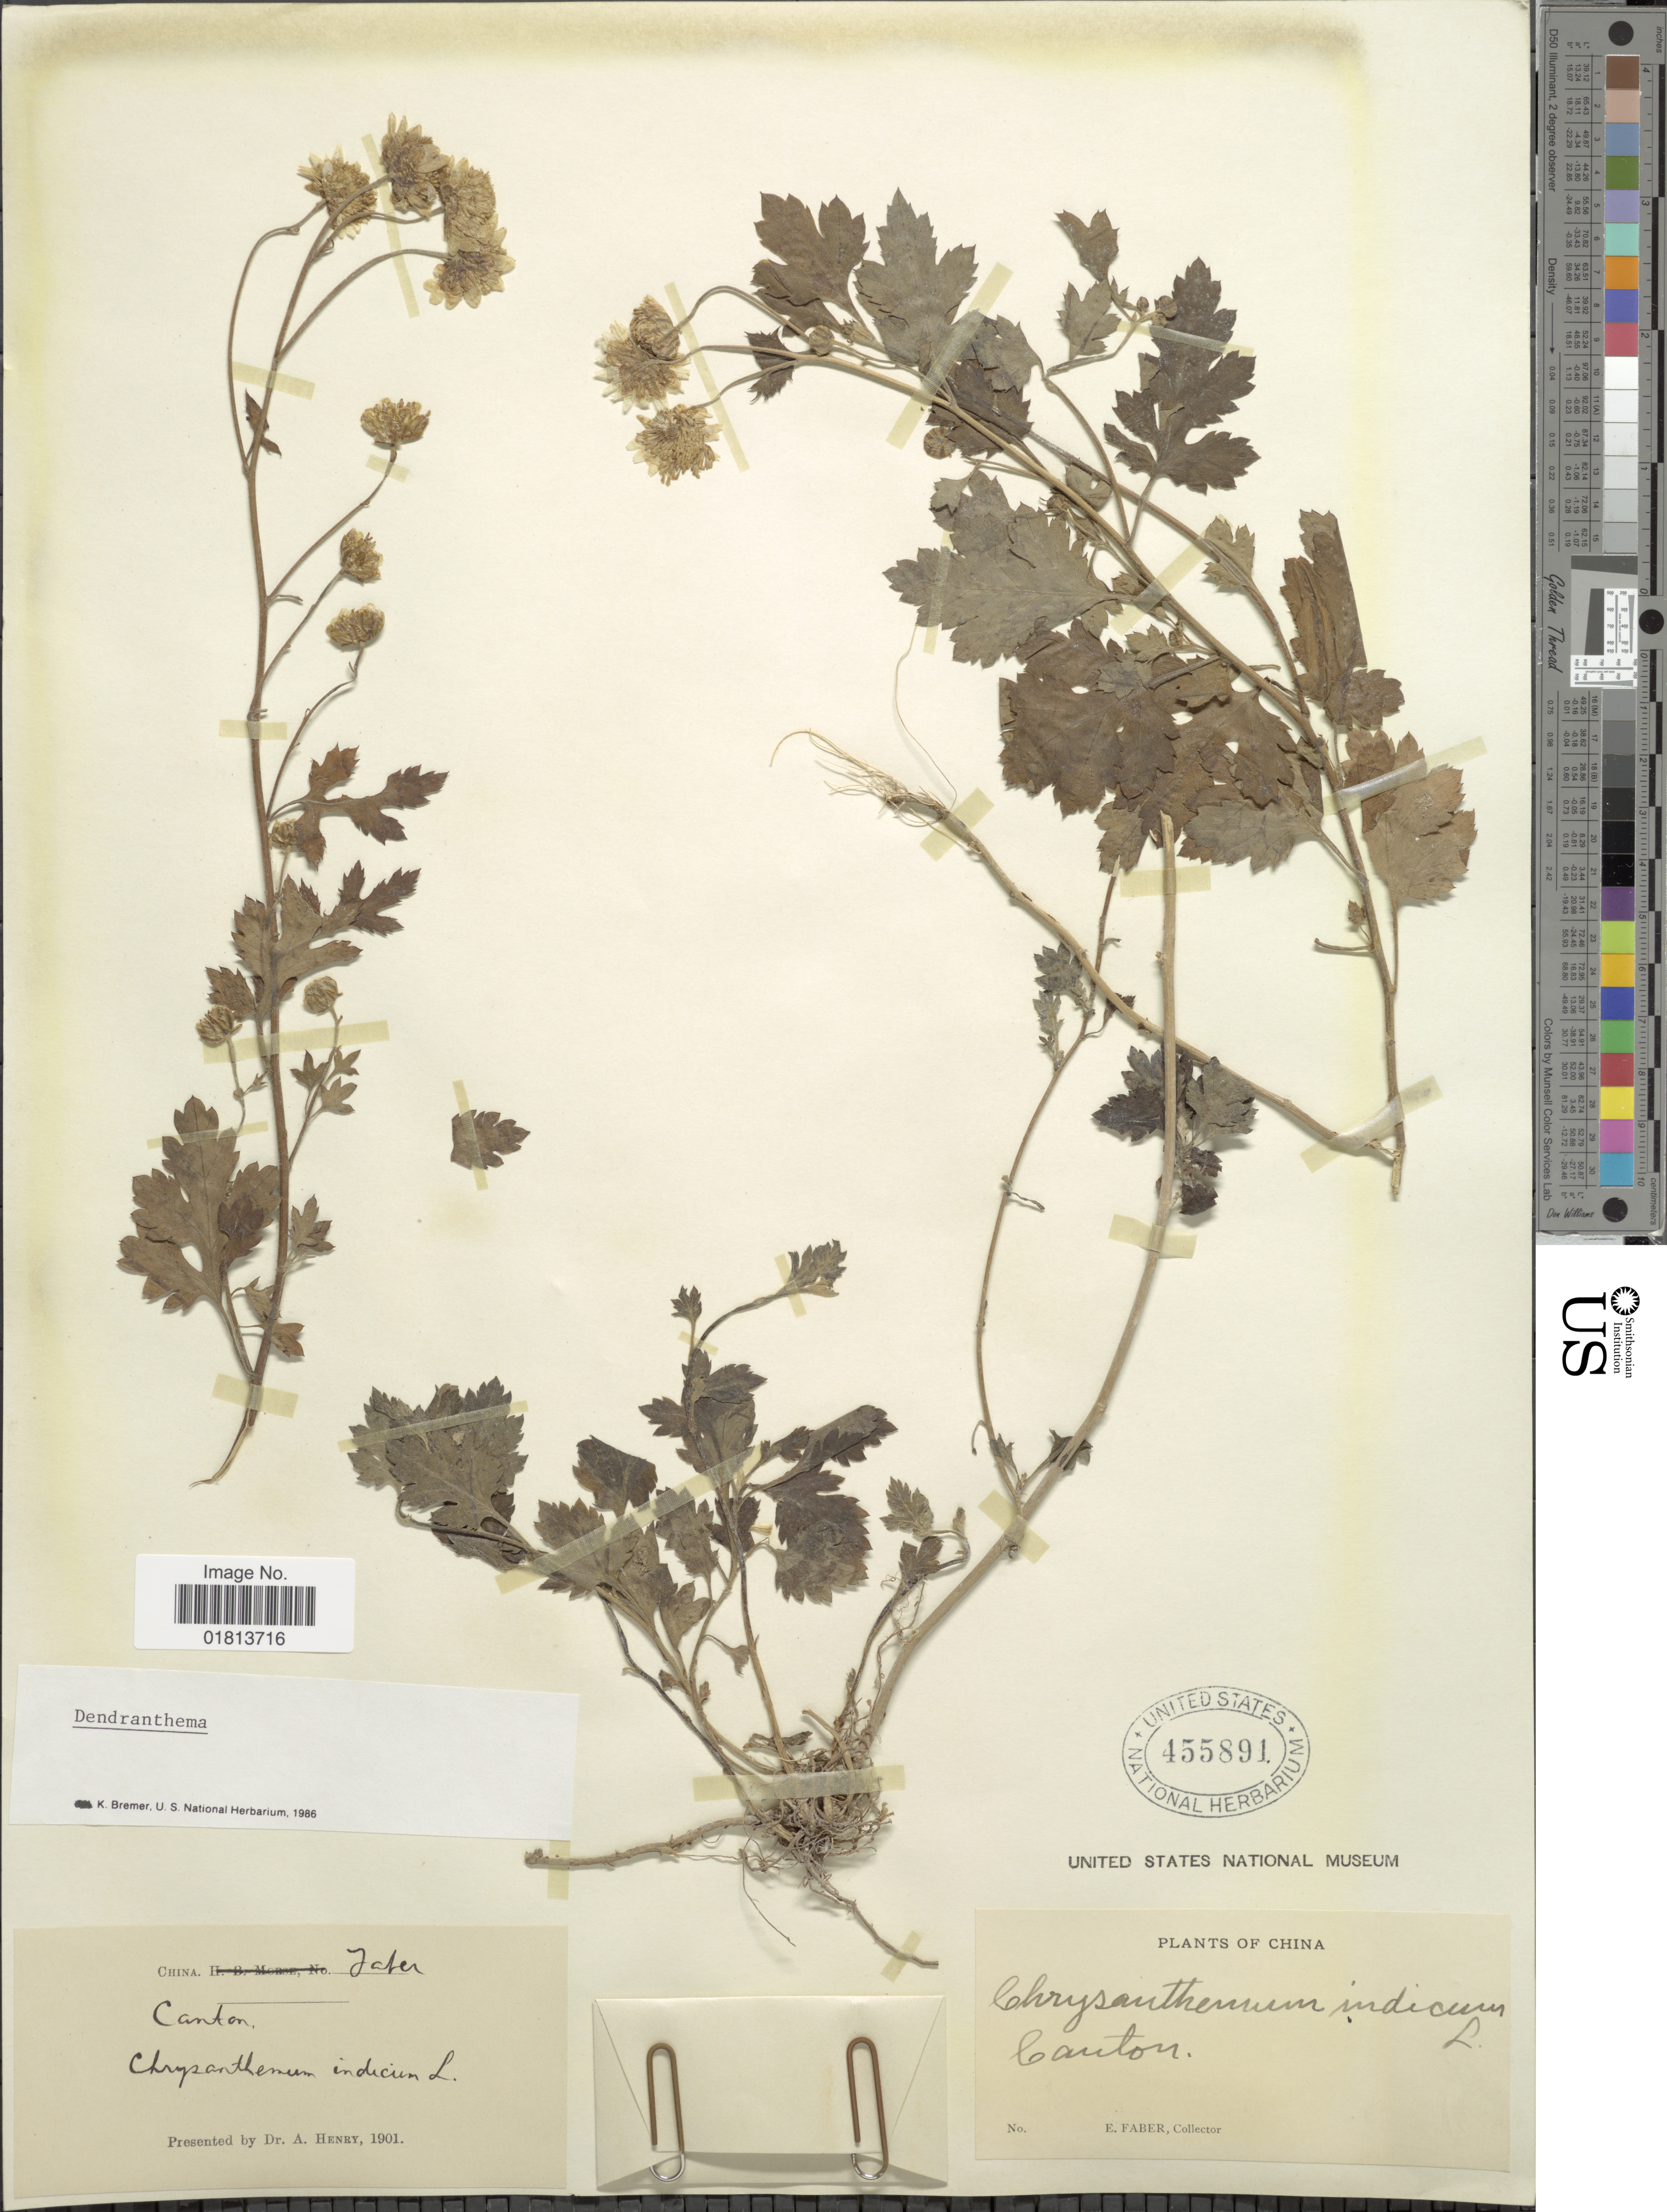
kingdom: Plantae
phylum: Tracheophyta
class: Magnoliopsida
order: Asterales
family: Asteraceae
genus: Dendranthema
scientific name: Dendranthema indicum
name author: (L.) Des Moul.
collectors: E. Faber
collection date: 1901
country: China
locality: Canton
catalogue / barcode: US 455891